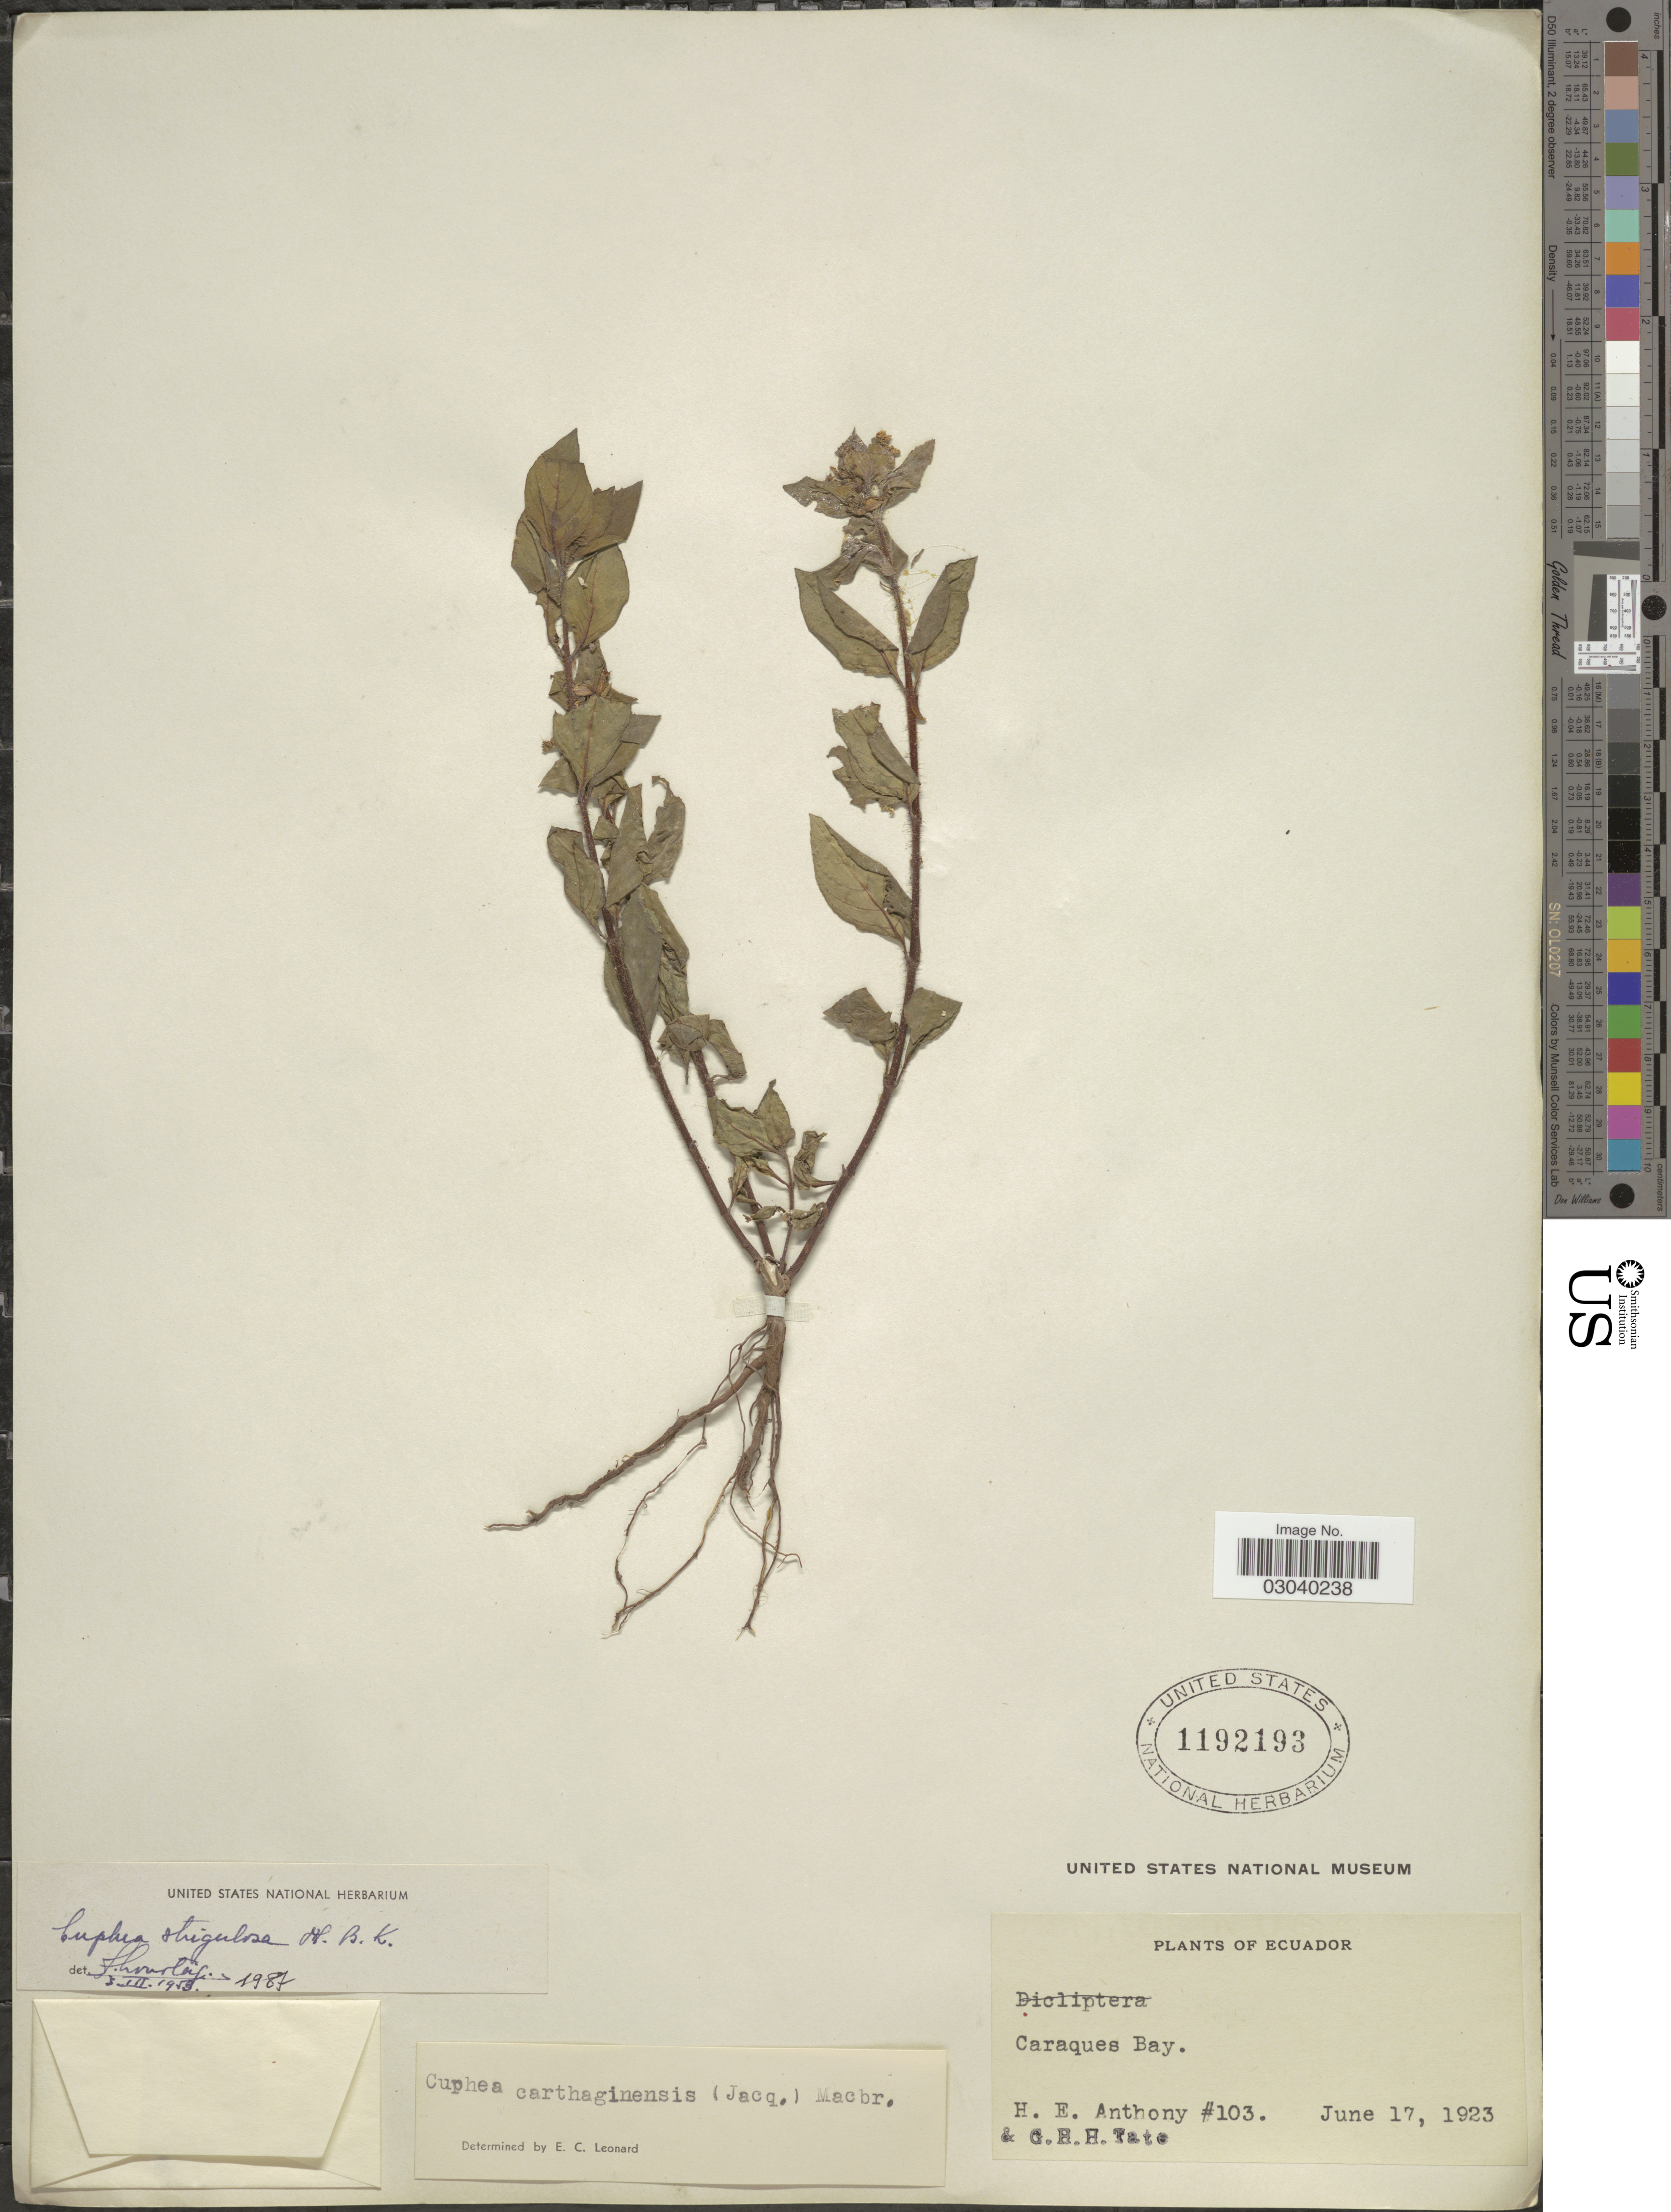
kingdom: Plantae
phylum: Tracheophyta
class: Magnoliopsida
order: Myrtales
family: Lythraceae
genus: Cuphea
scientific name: Cuphea strigulosa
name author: Kunth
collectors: H. E. Anthony & G. H. H.Tate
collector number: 103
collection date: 1923-06-17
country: Ecuador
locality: Caraques Bay.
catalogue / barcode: US 1192193